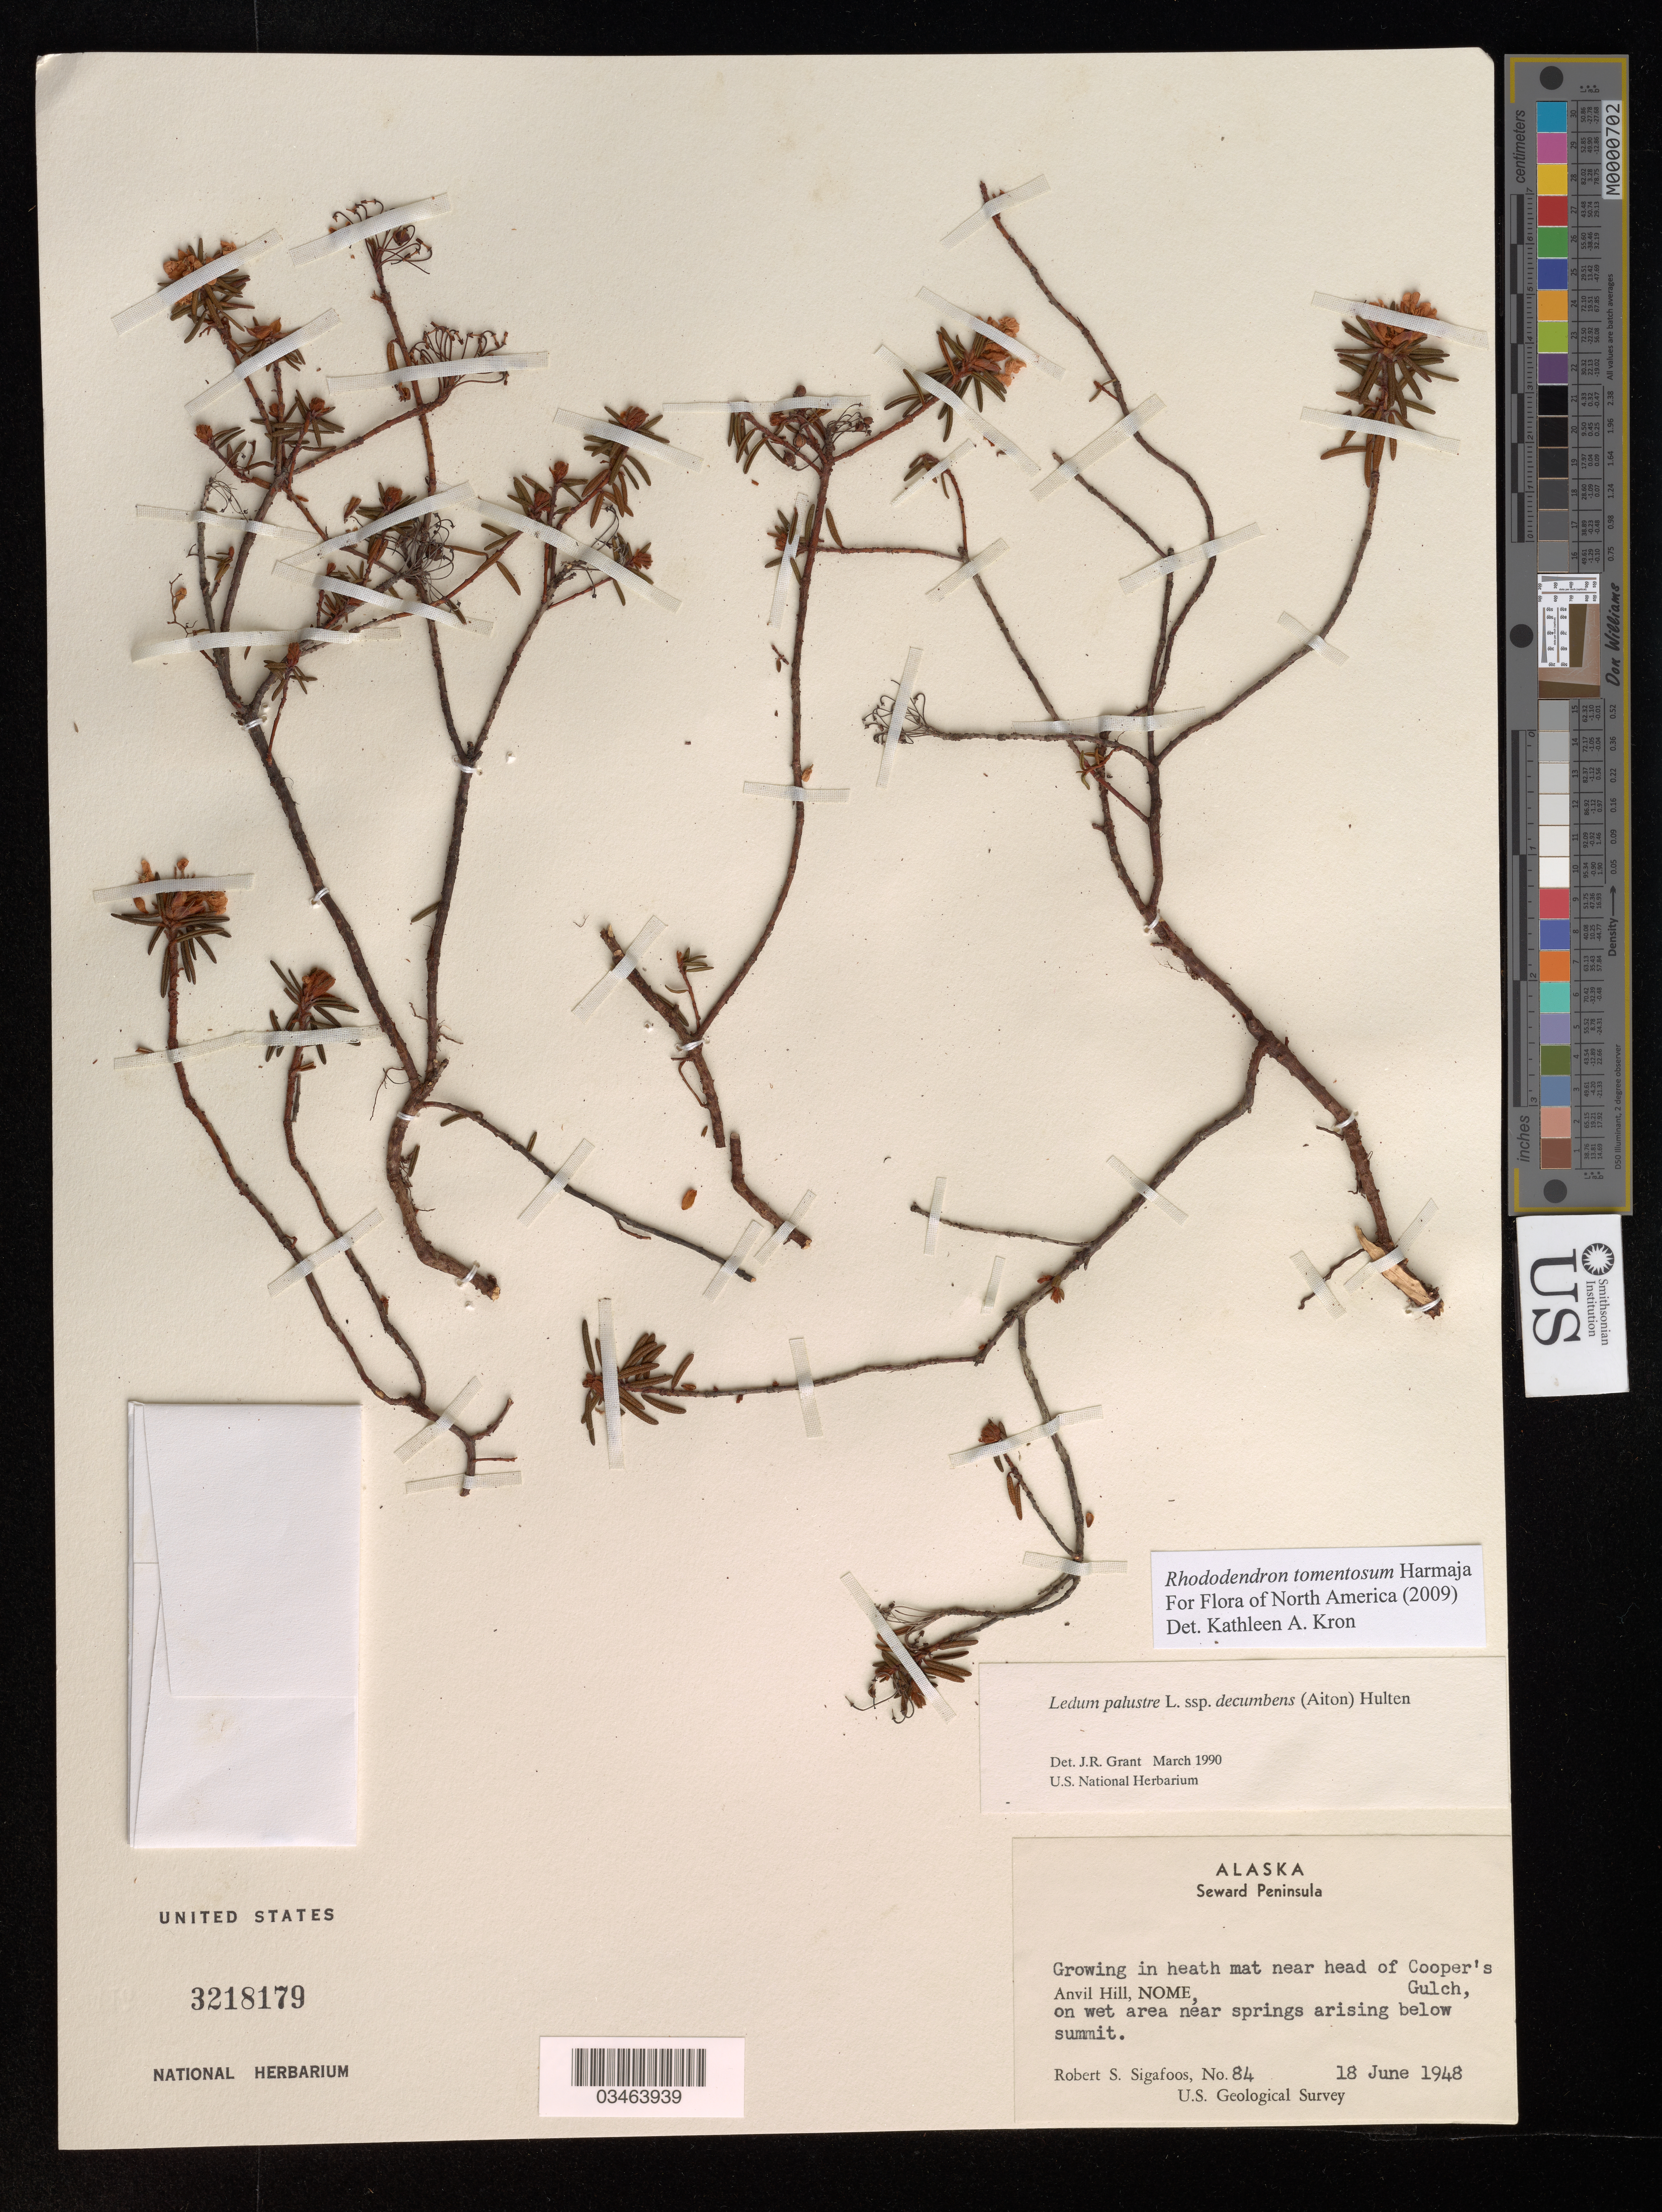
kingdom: Plantae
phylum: Tracheophyta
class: Magnoliopsida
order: Ericales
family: Ericaceae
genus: Rhododendron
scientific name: Rhododendron tomentosum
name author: Harmaja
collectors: R. Sigafoos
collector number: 84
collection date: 1948-06-18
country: United States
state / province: Alaska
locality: Seward Peninsula. Growing in heath mat near head of Cooper's Gulch, Anvil Hill, Nome, on wet area near springs arising below summit. U.S. Geological Survey.?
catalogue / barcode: US 3218179